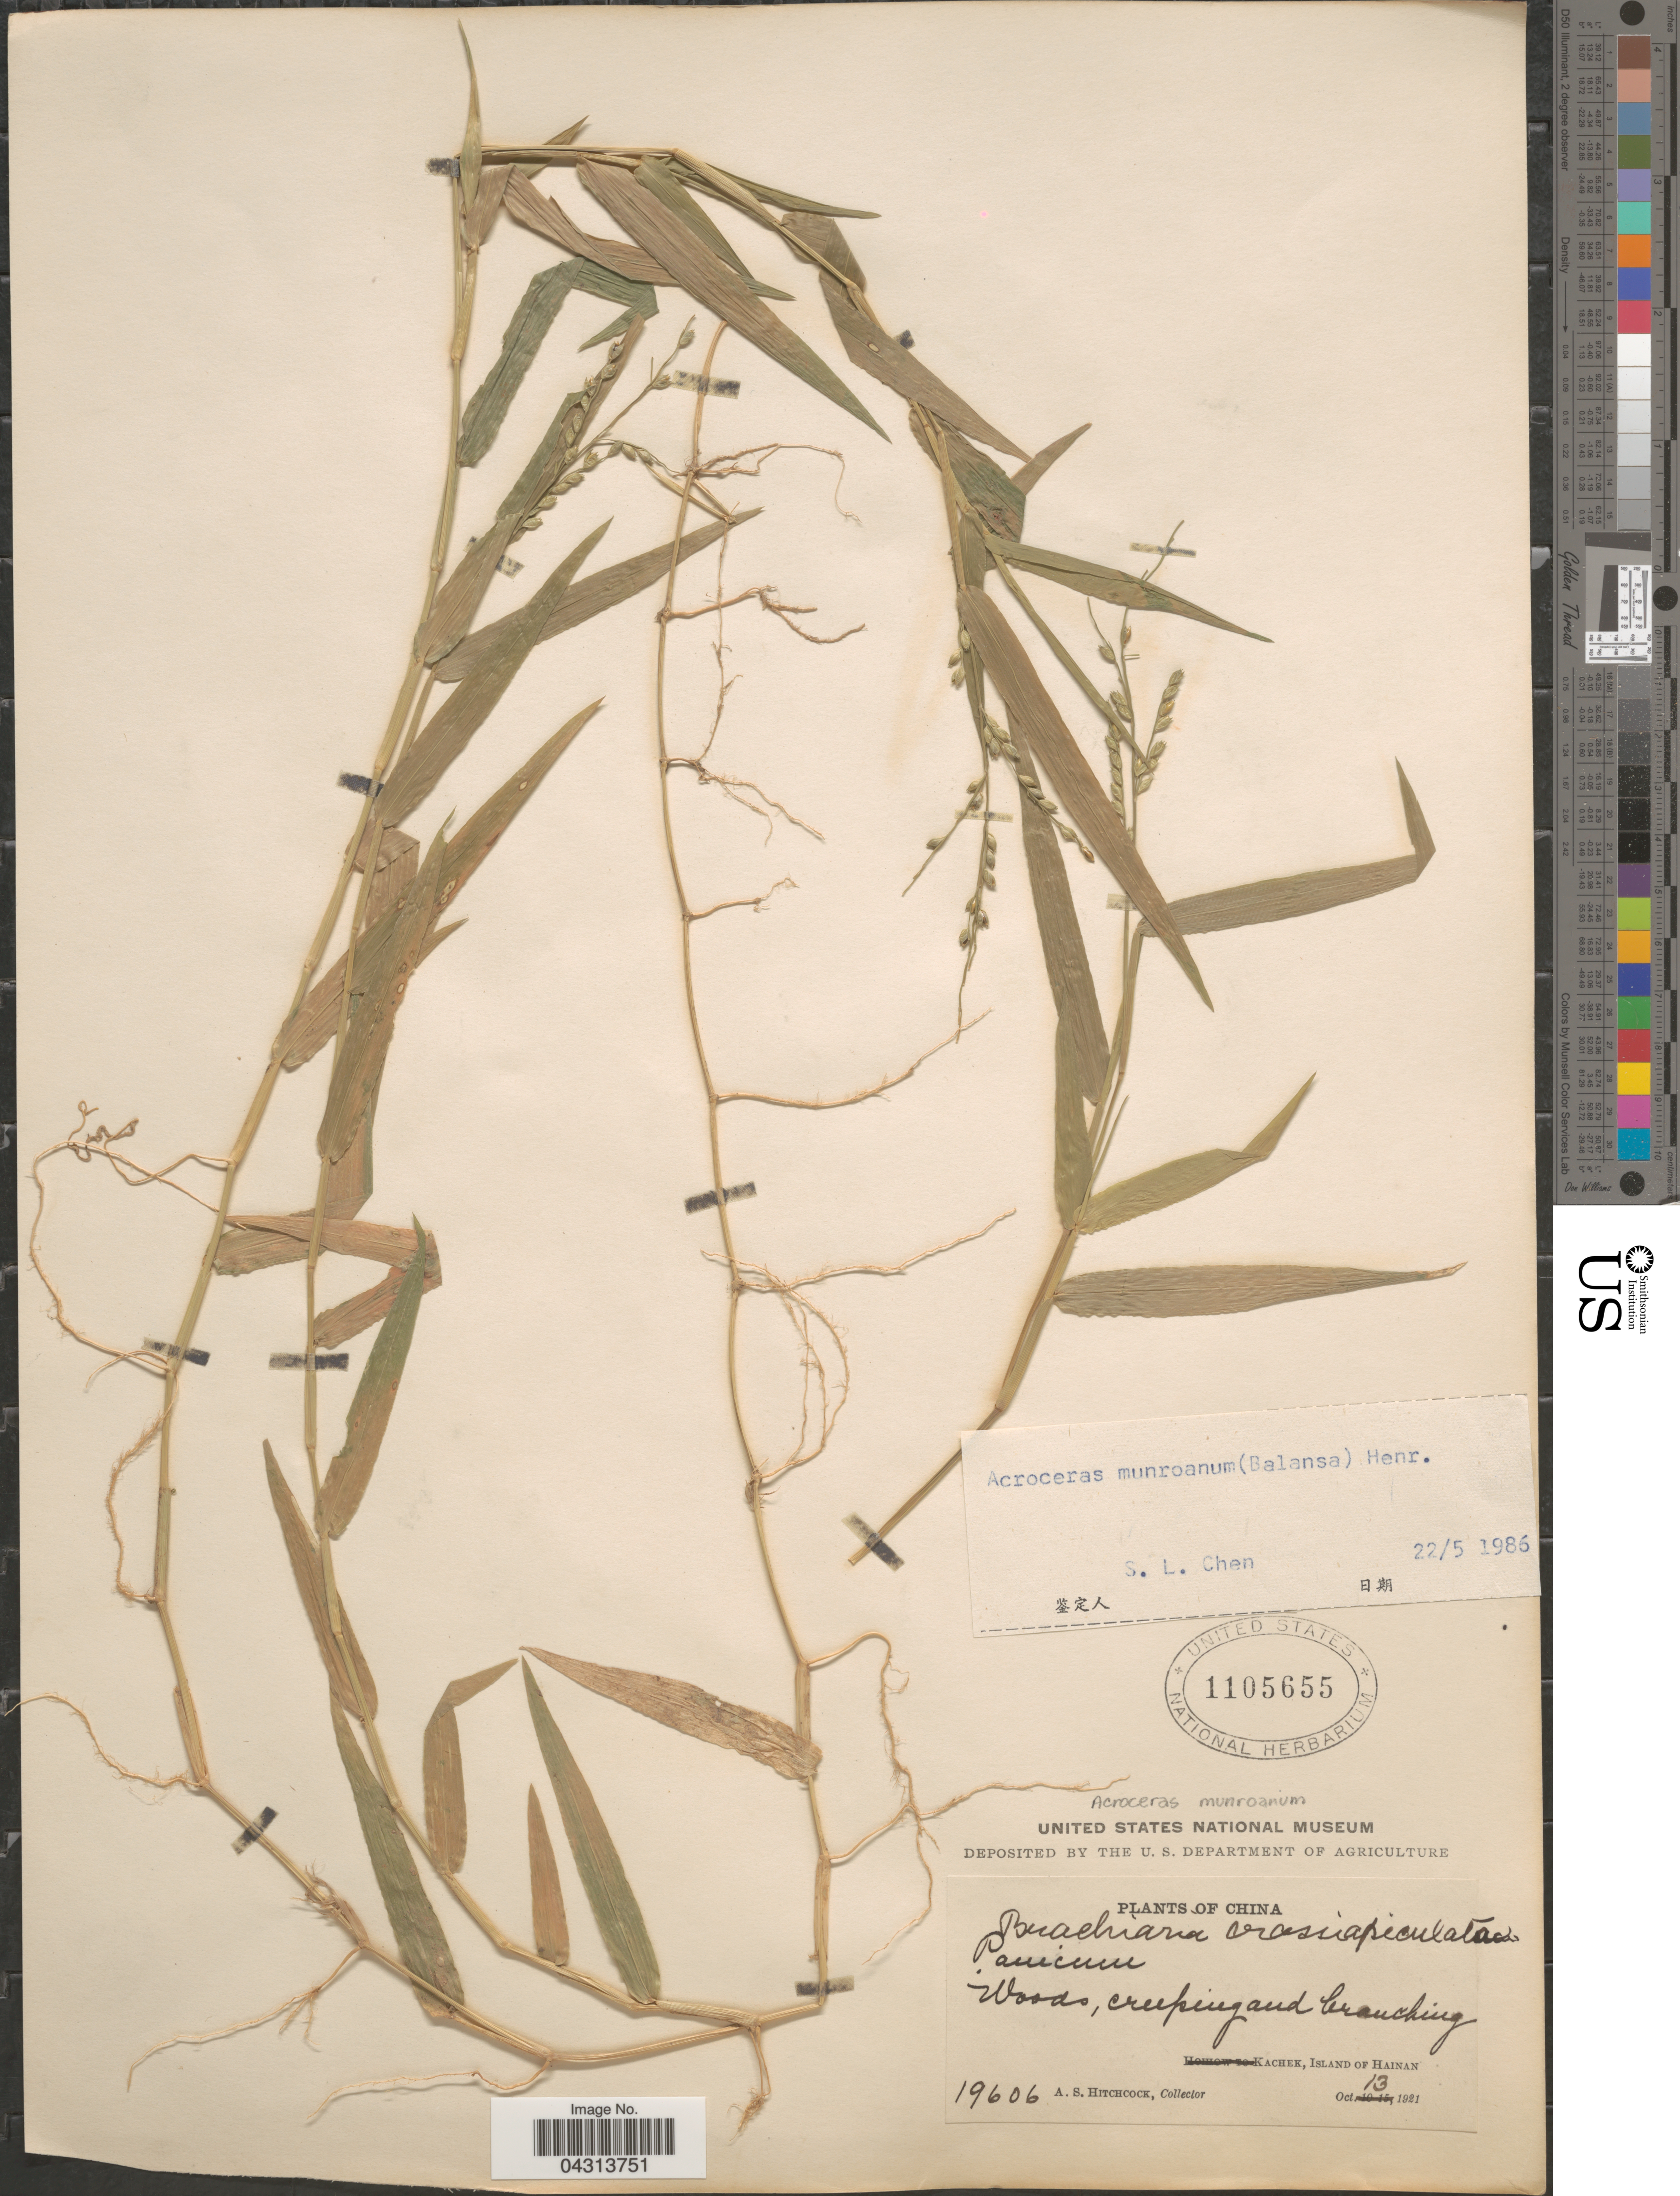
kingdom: Plantae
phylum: Tracheophyta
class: Liliopsida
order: Poales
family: Poaceae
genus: Acroceras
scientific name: Acroceras munroanum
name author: (Steud.) Henr.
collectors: A. S. Hitchcock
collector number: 19606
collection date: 1921-10-13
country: China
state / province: Hainan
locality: Kachek, Island of Hainan.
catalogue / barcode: US 1105655